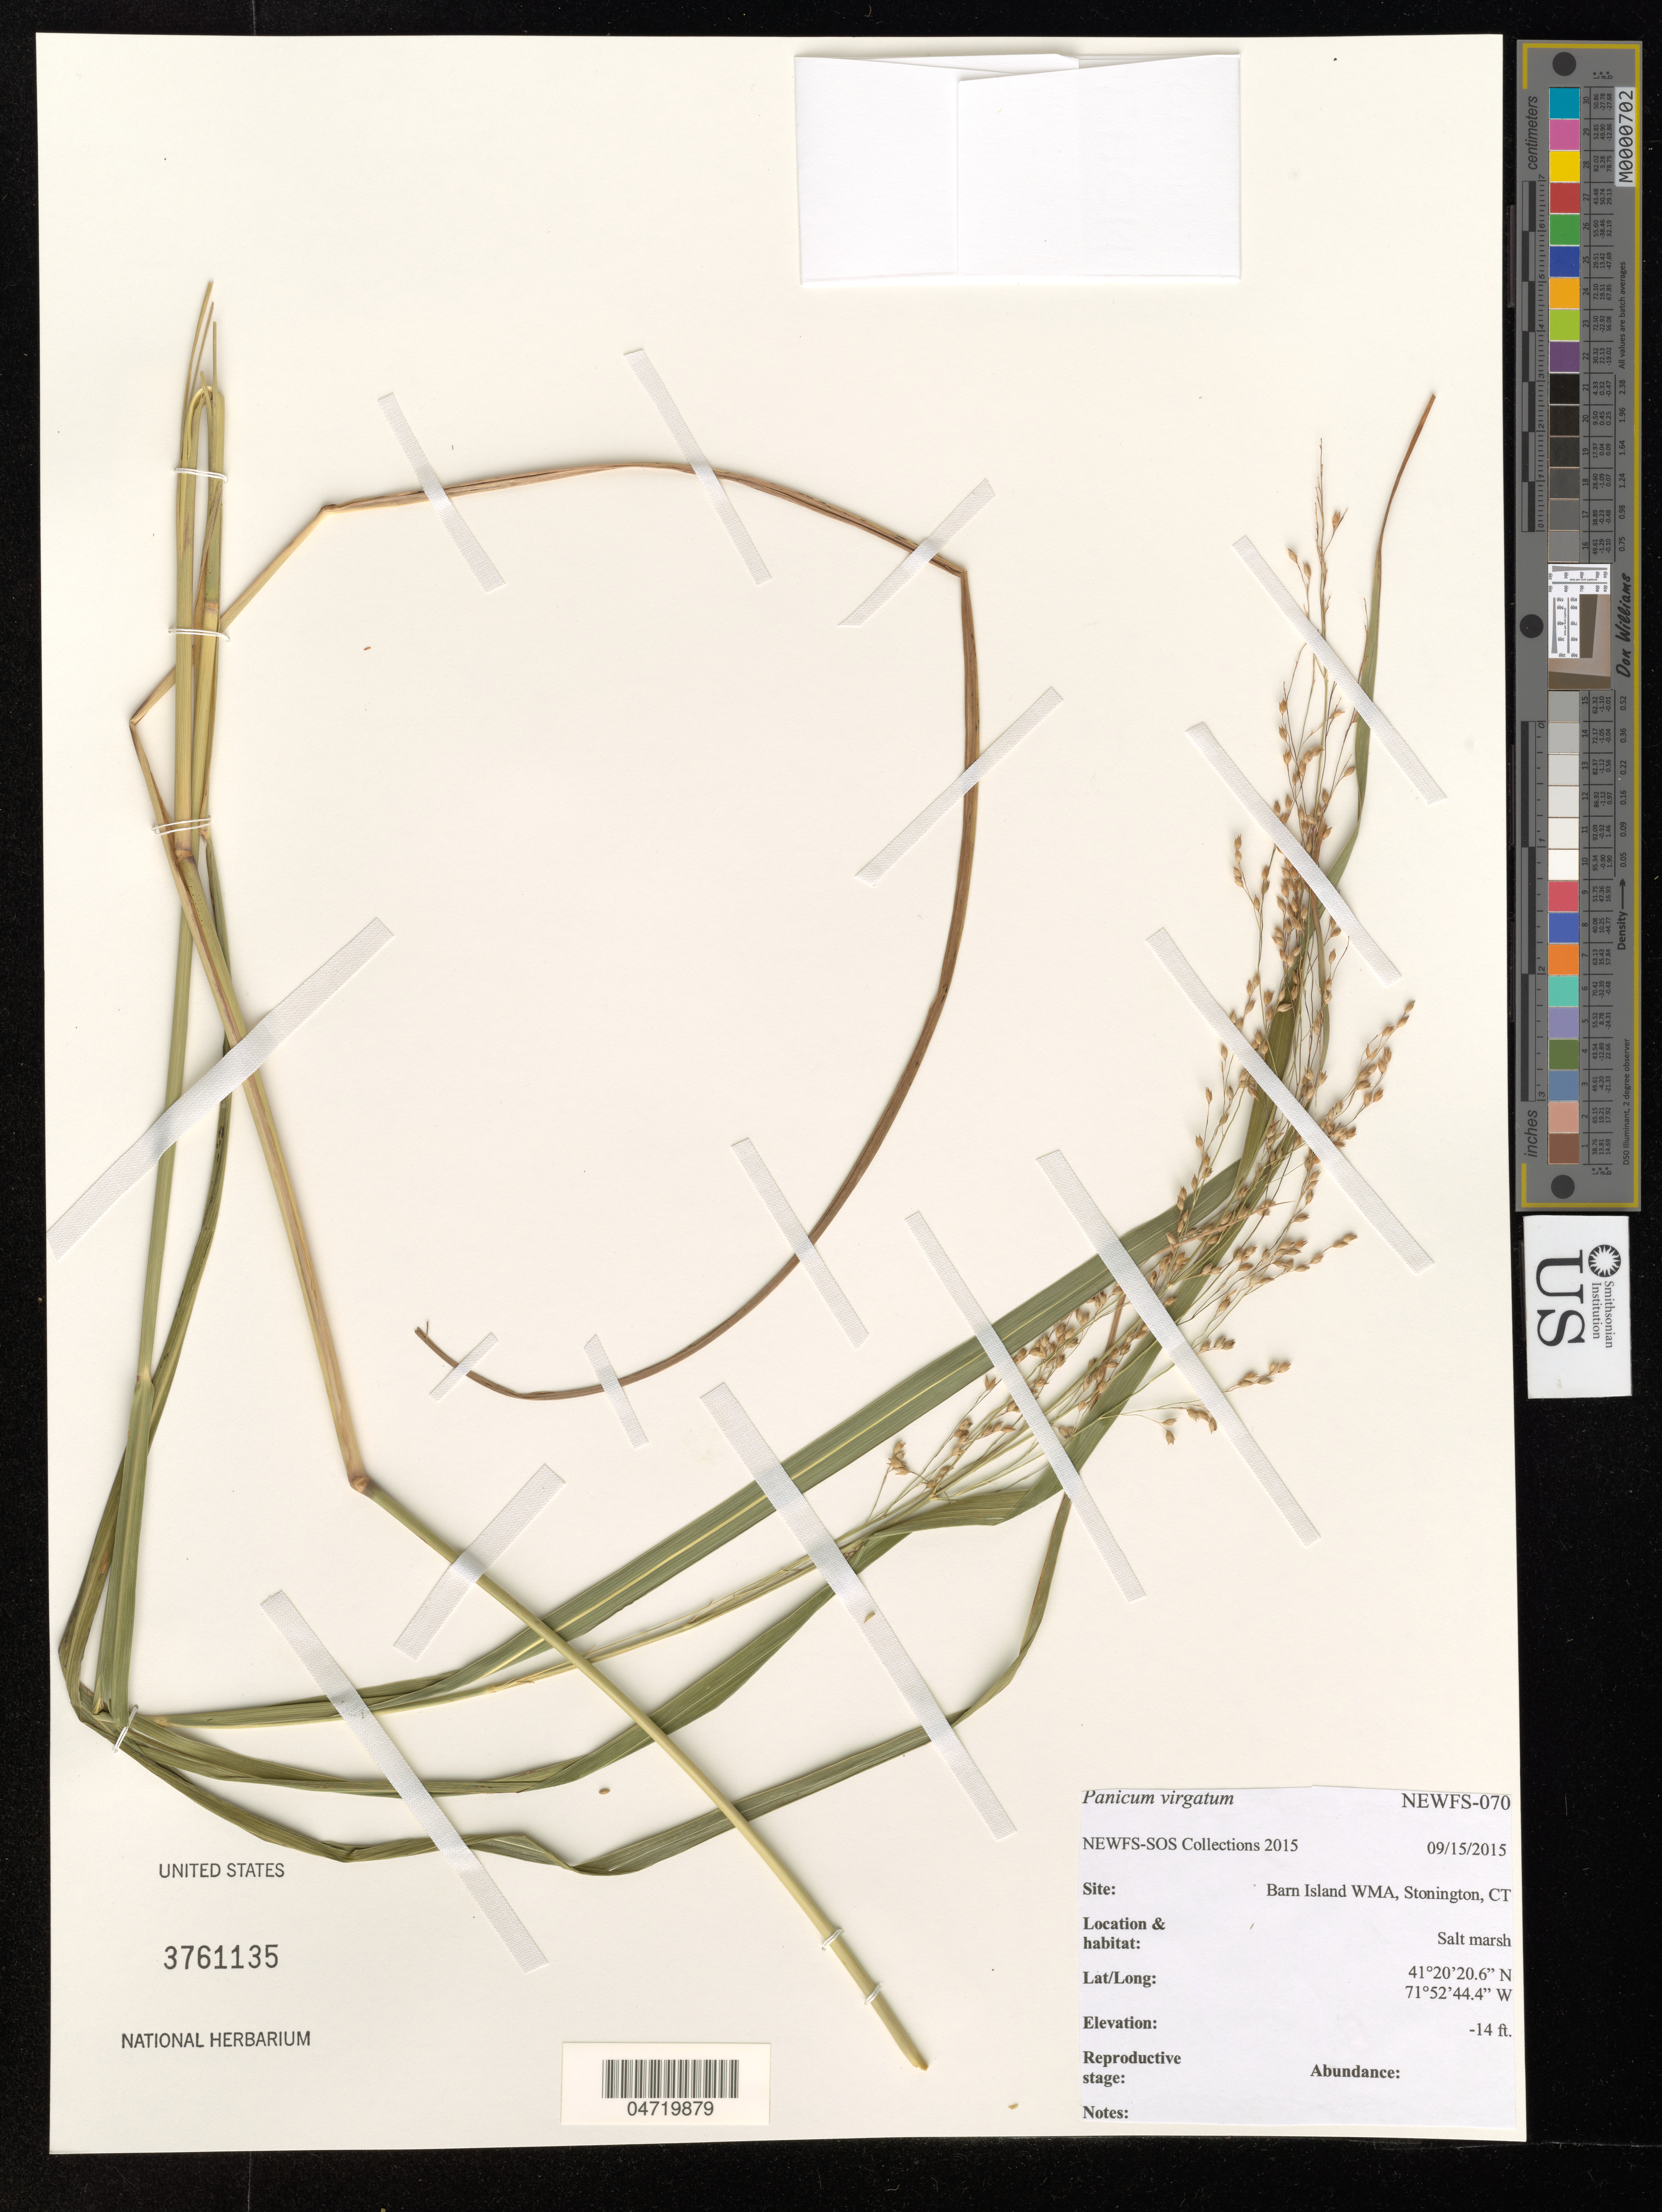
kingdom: Plantae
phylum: Tracheophyta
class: Liliopsida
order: Poales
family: Poaceae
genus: Panicum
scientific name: Panicum virgatum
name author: L.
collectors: NEWFS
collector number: NEWFS-070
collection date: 2015-09-15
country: United States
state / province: Connecticut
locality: Barn Island WMA, Stonington.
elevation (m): -4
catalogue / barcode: US 3761135